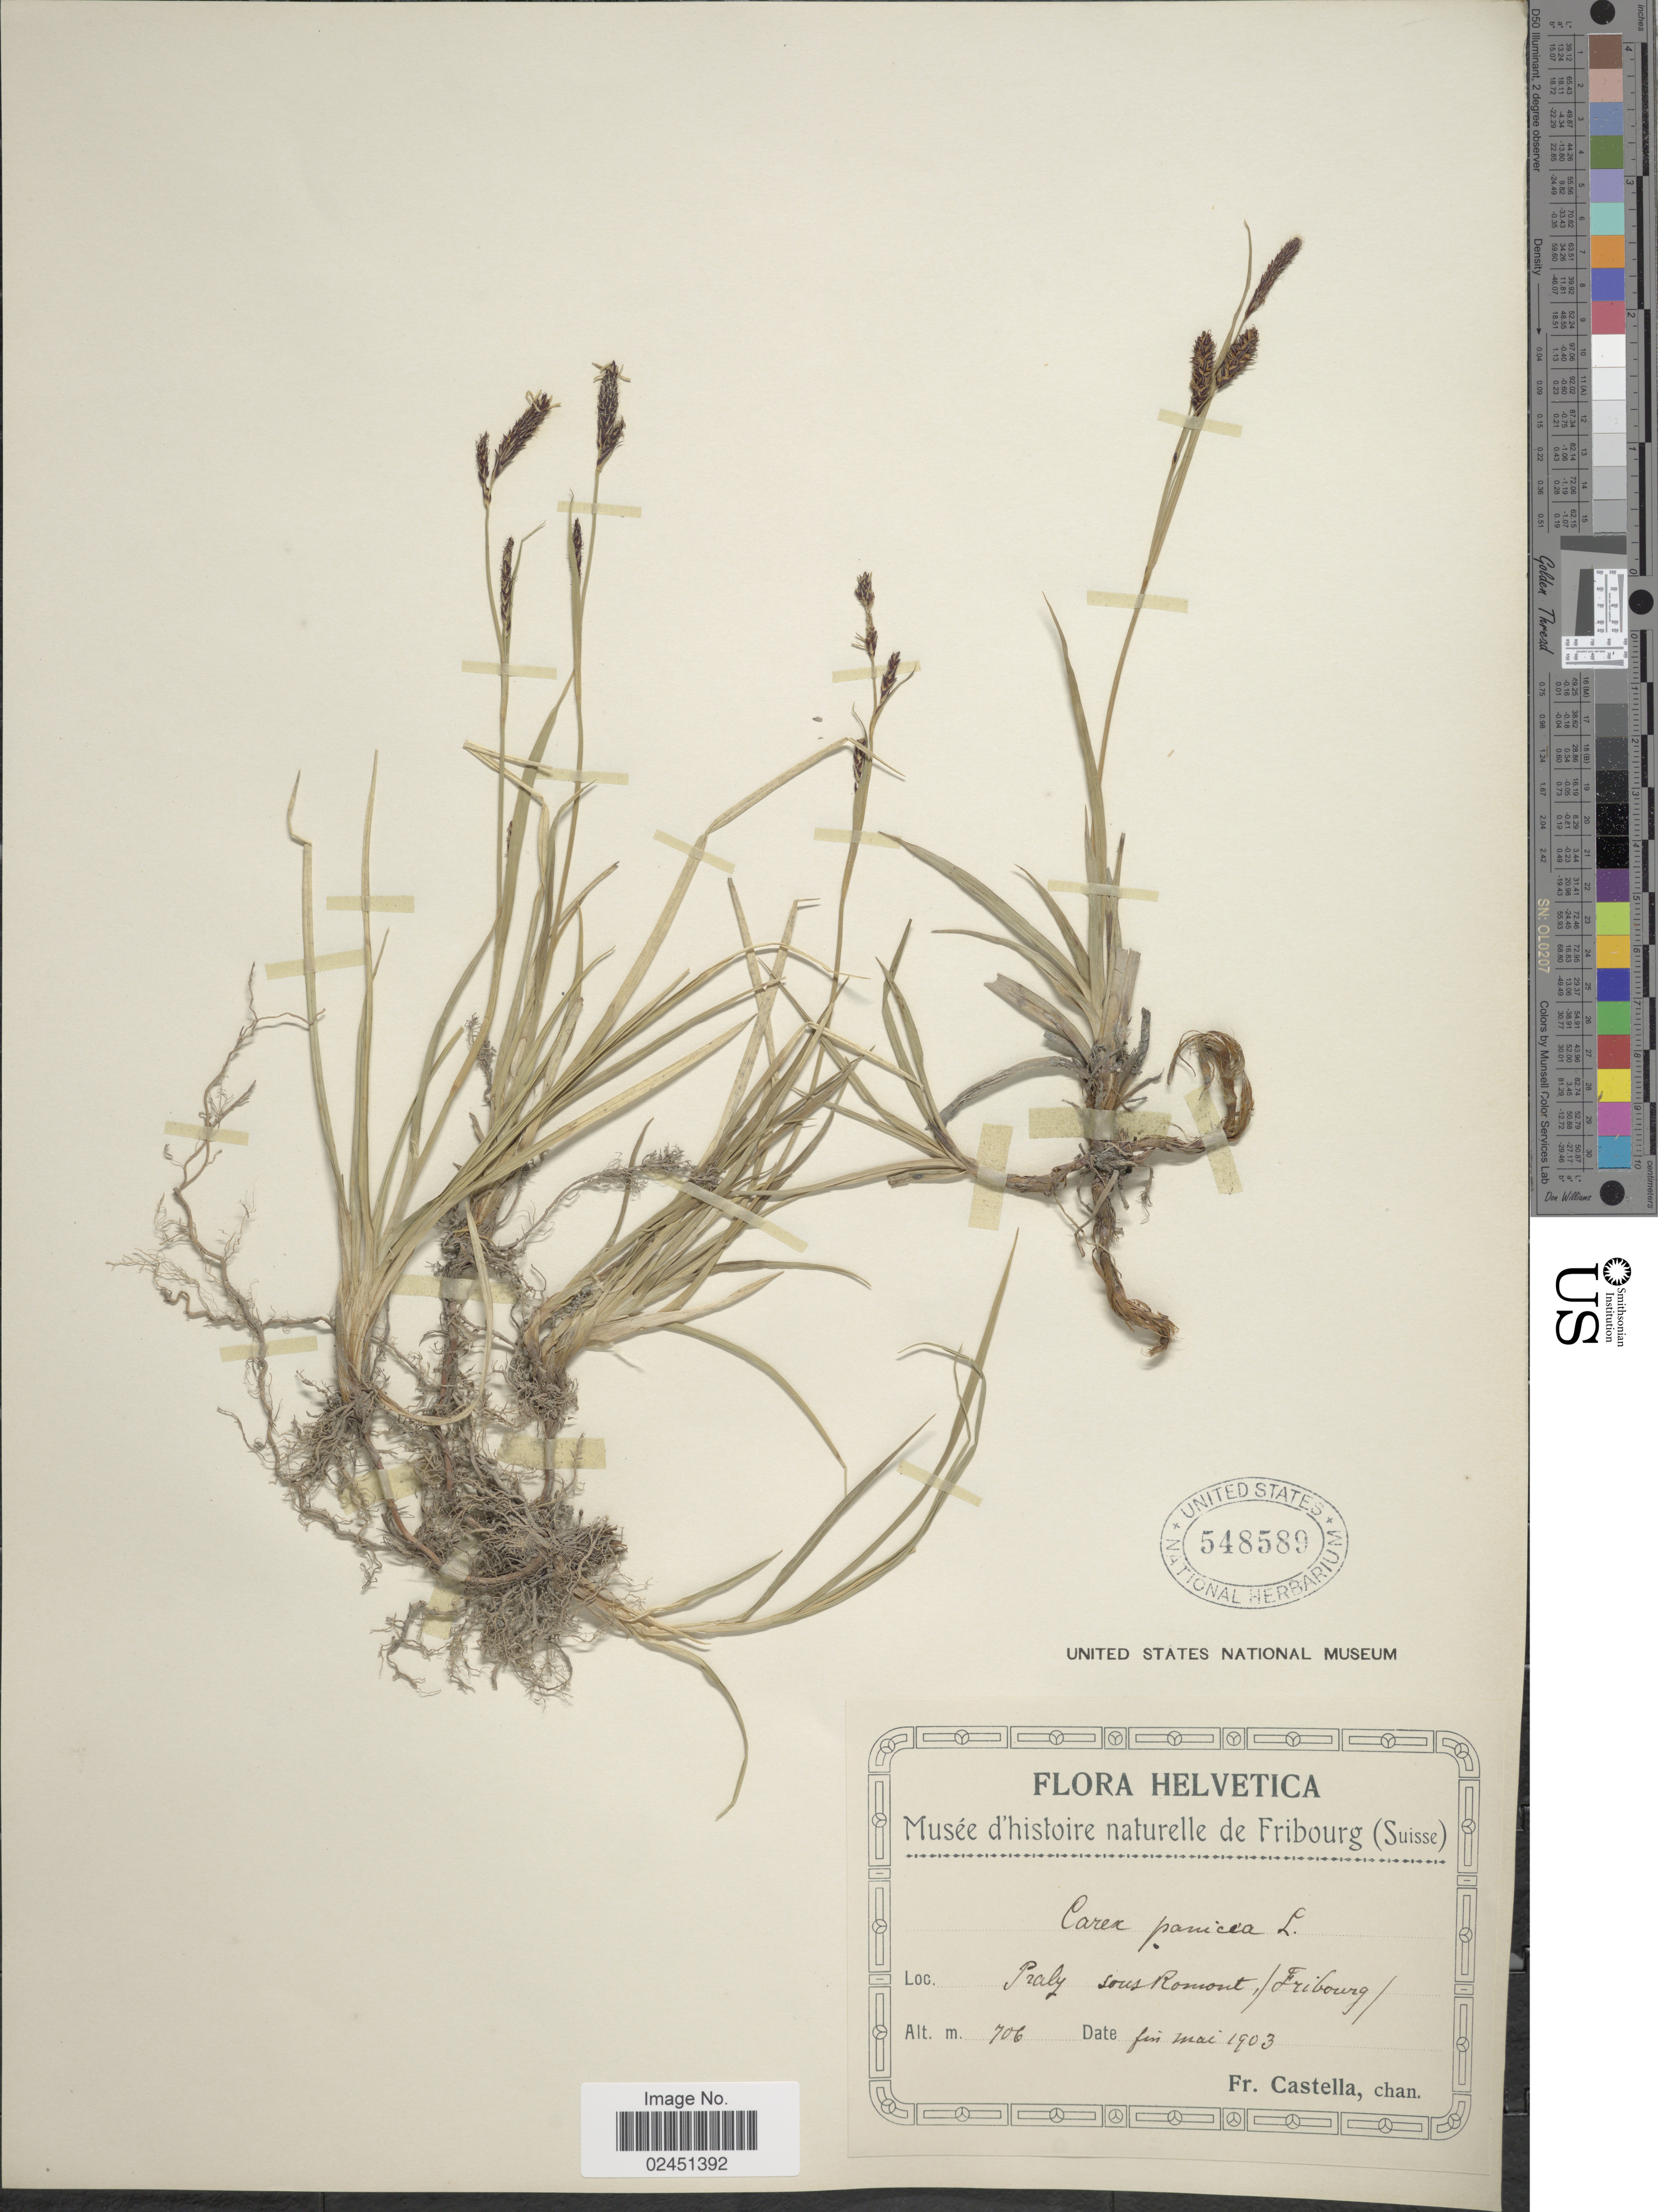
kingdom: Plantae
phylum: Tracheophyta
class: Liliopsida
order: Poales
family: Cyperaceae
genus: Carex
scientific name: Carex panicea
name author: L.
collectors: Fr. Castella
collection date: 1903-05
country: Switzerland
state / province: Fribourg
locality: Praly, sous Romont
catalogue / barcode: US 548589